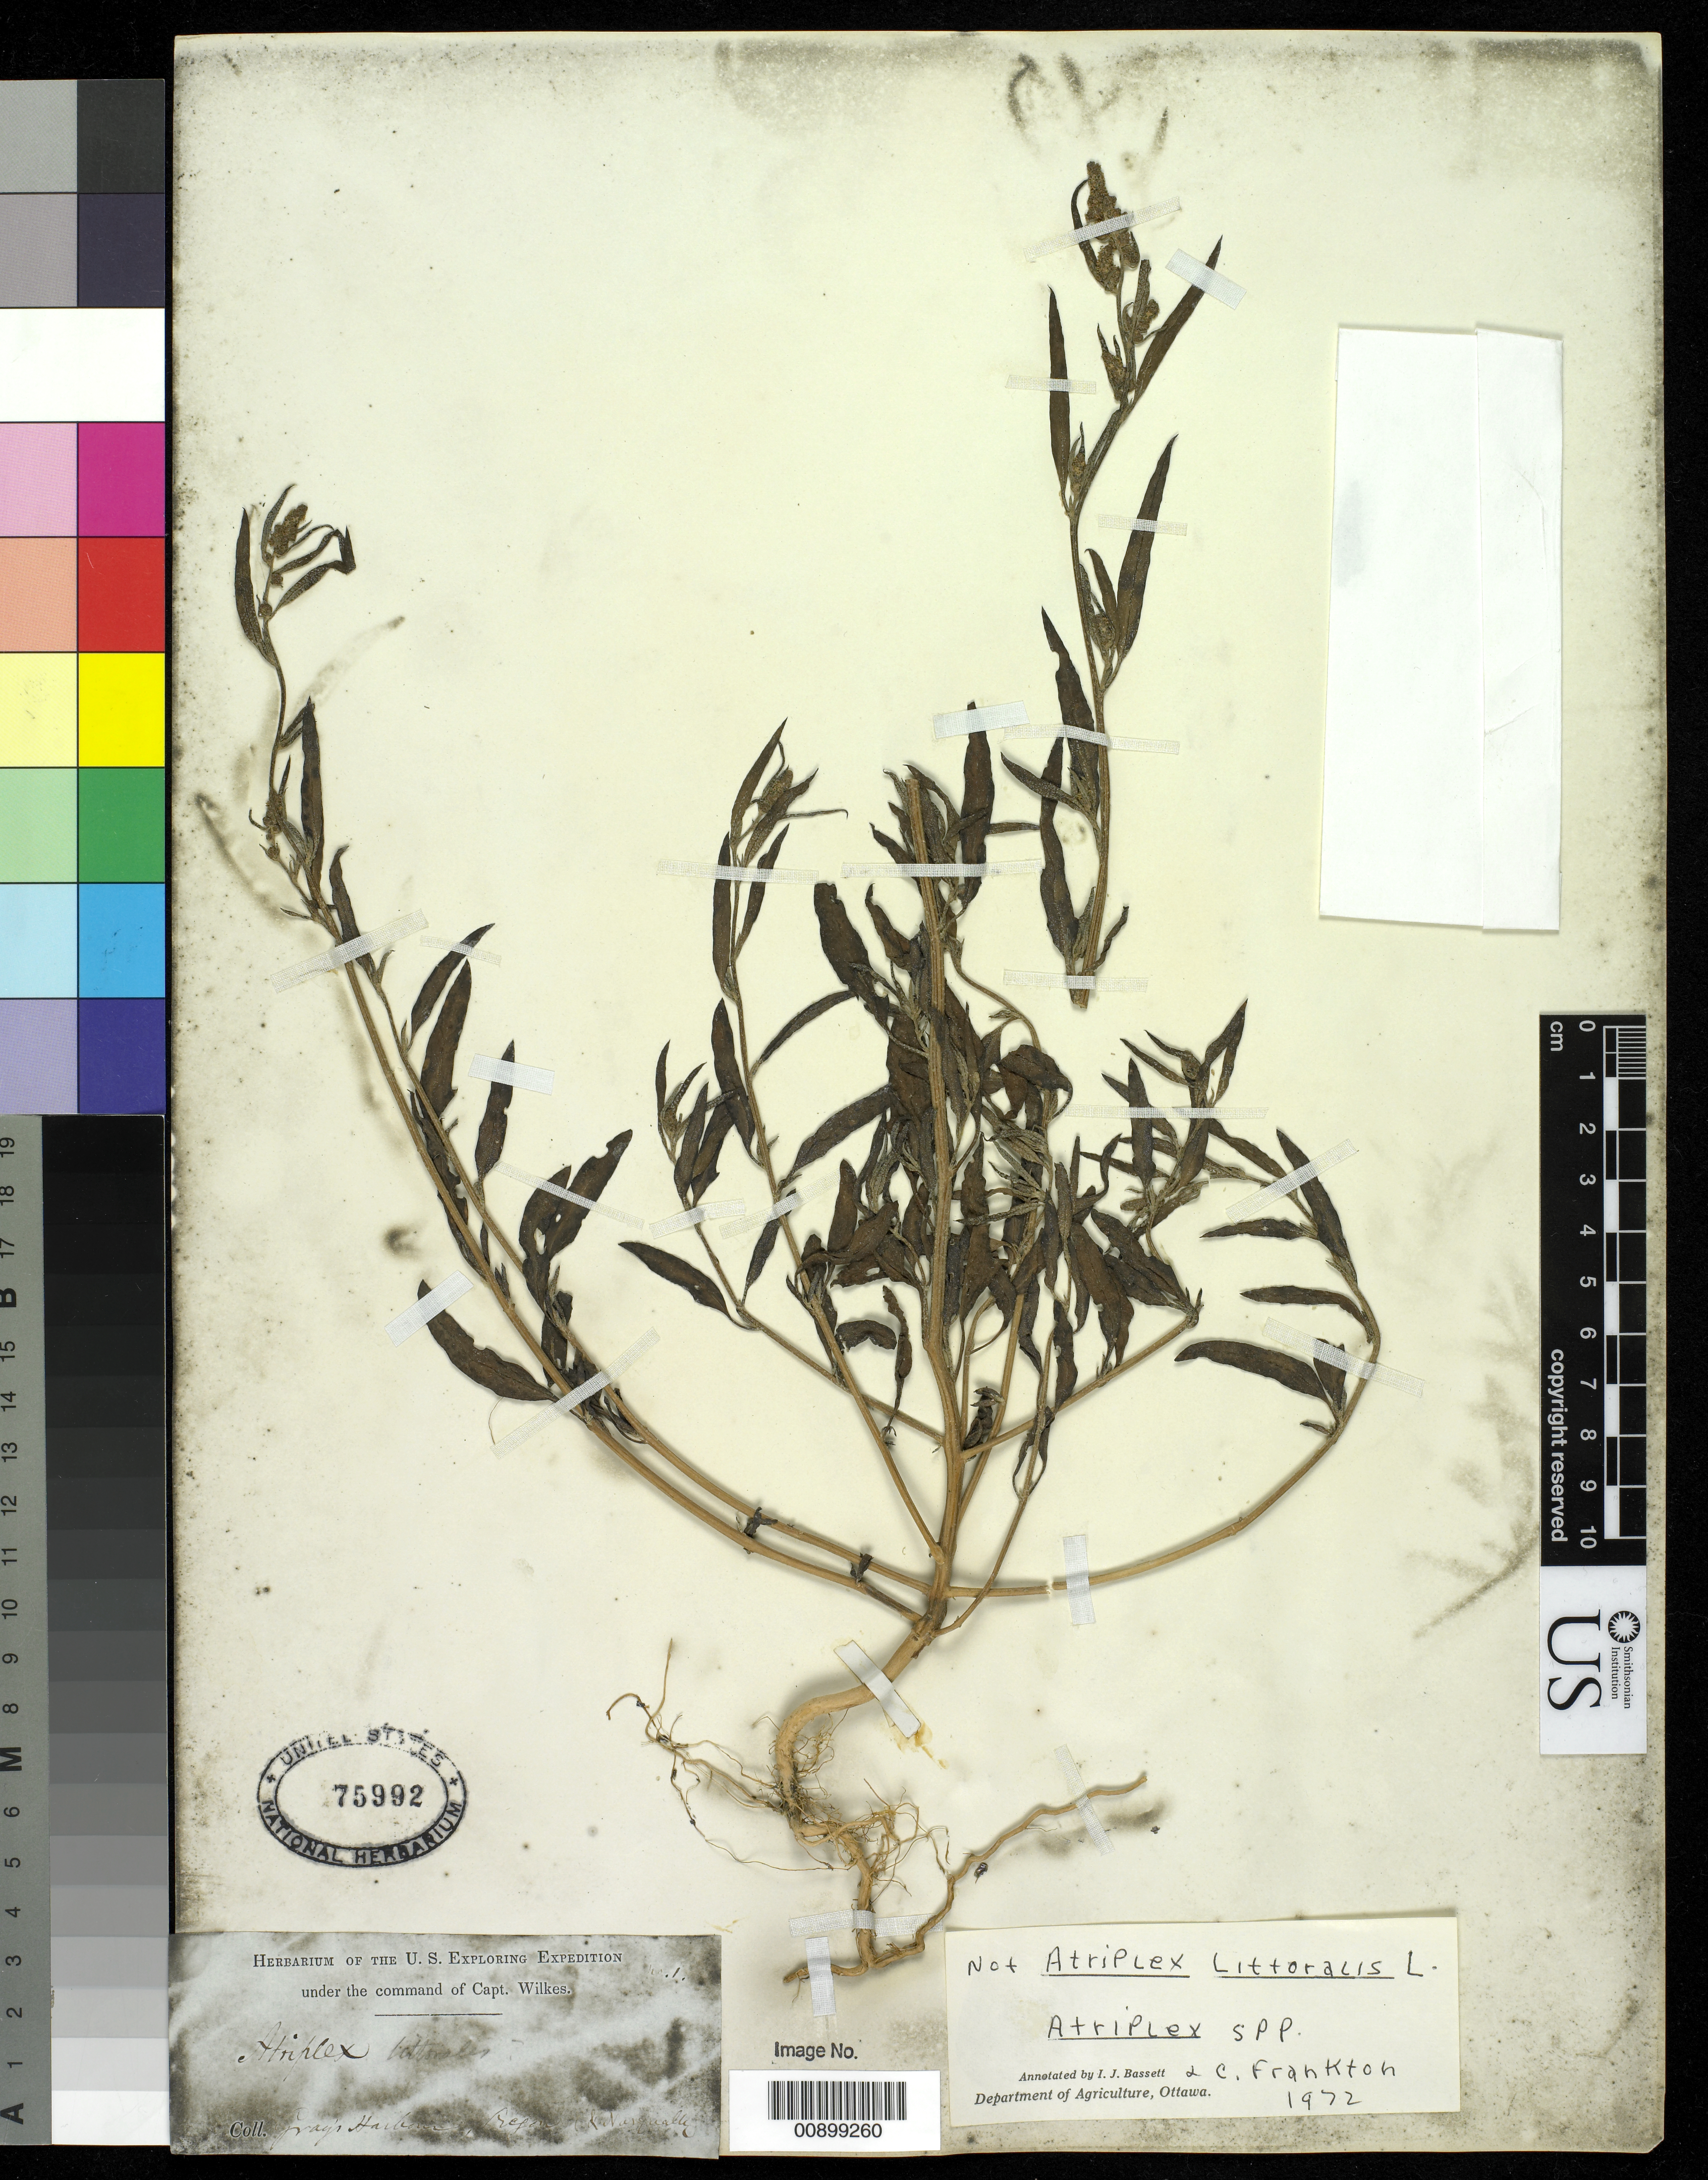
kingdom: Plantae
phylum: Tracheophyta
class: Magnoliopsida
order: Caryophyllales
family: Amaranthaceae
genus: Atriplex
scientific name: Atriplex littoralis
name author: L.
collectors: Wilkes Explor. Exped.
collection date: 1838/1842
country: United States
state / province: Oregon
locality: Gray's Harbour, Oregon & Nisqually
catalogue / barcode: US 75992